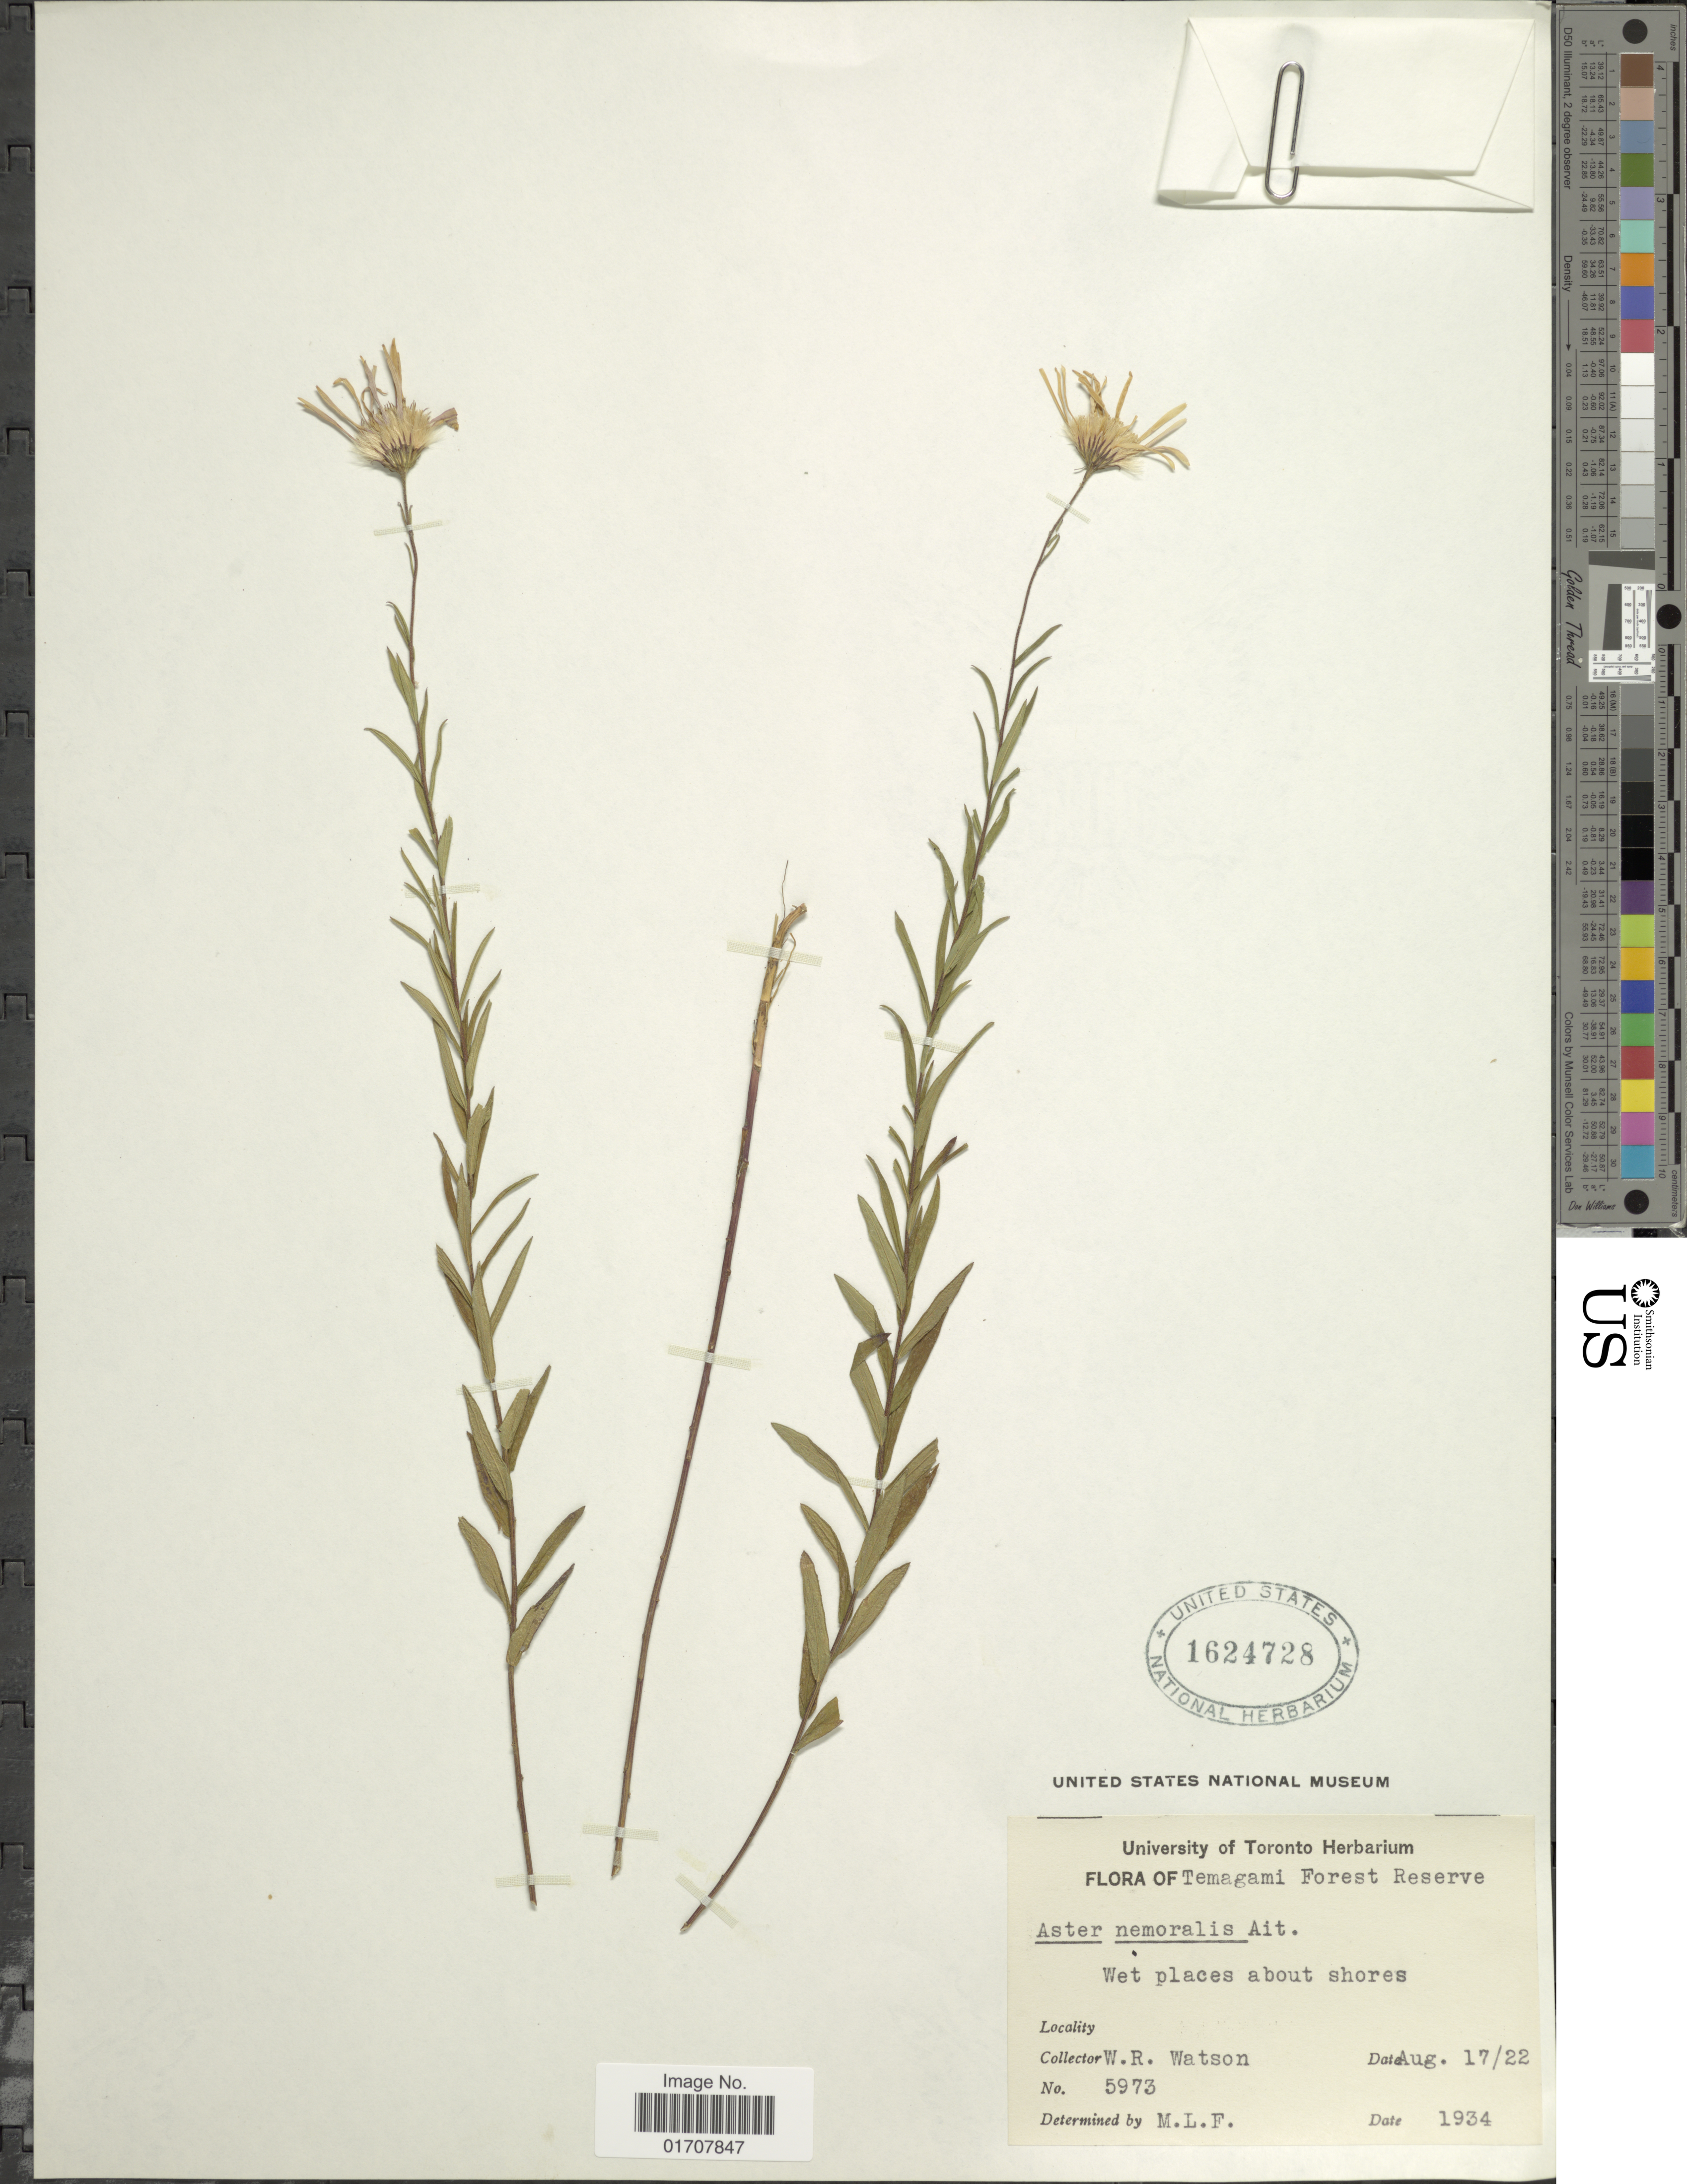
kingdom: Plantae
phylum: Tracheophyta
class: Magnoliopsida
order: Asterales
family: Asteraceae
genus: Oclemena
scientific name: Oclemena nemoralis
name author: (Aiton) Greene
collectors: W. R. Watson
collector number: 5973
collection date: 1934-08-17/1934-08-22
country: Canada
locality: Temagami Forest Reserve, Wet places about shores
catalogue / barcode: US 1624728